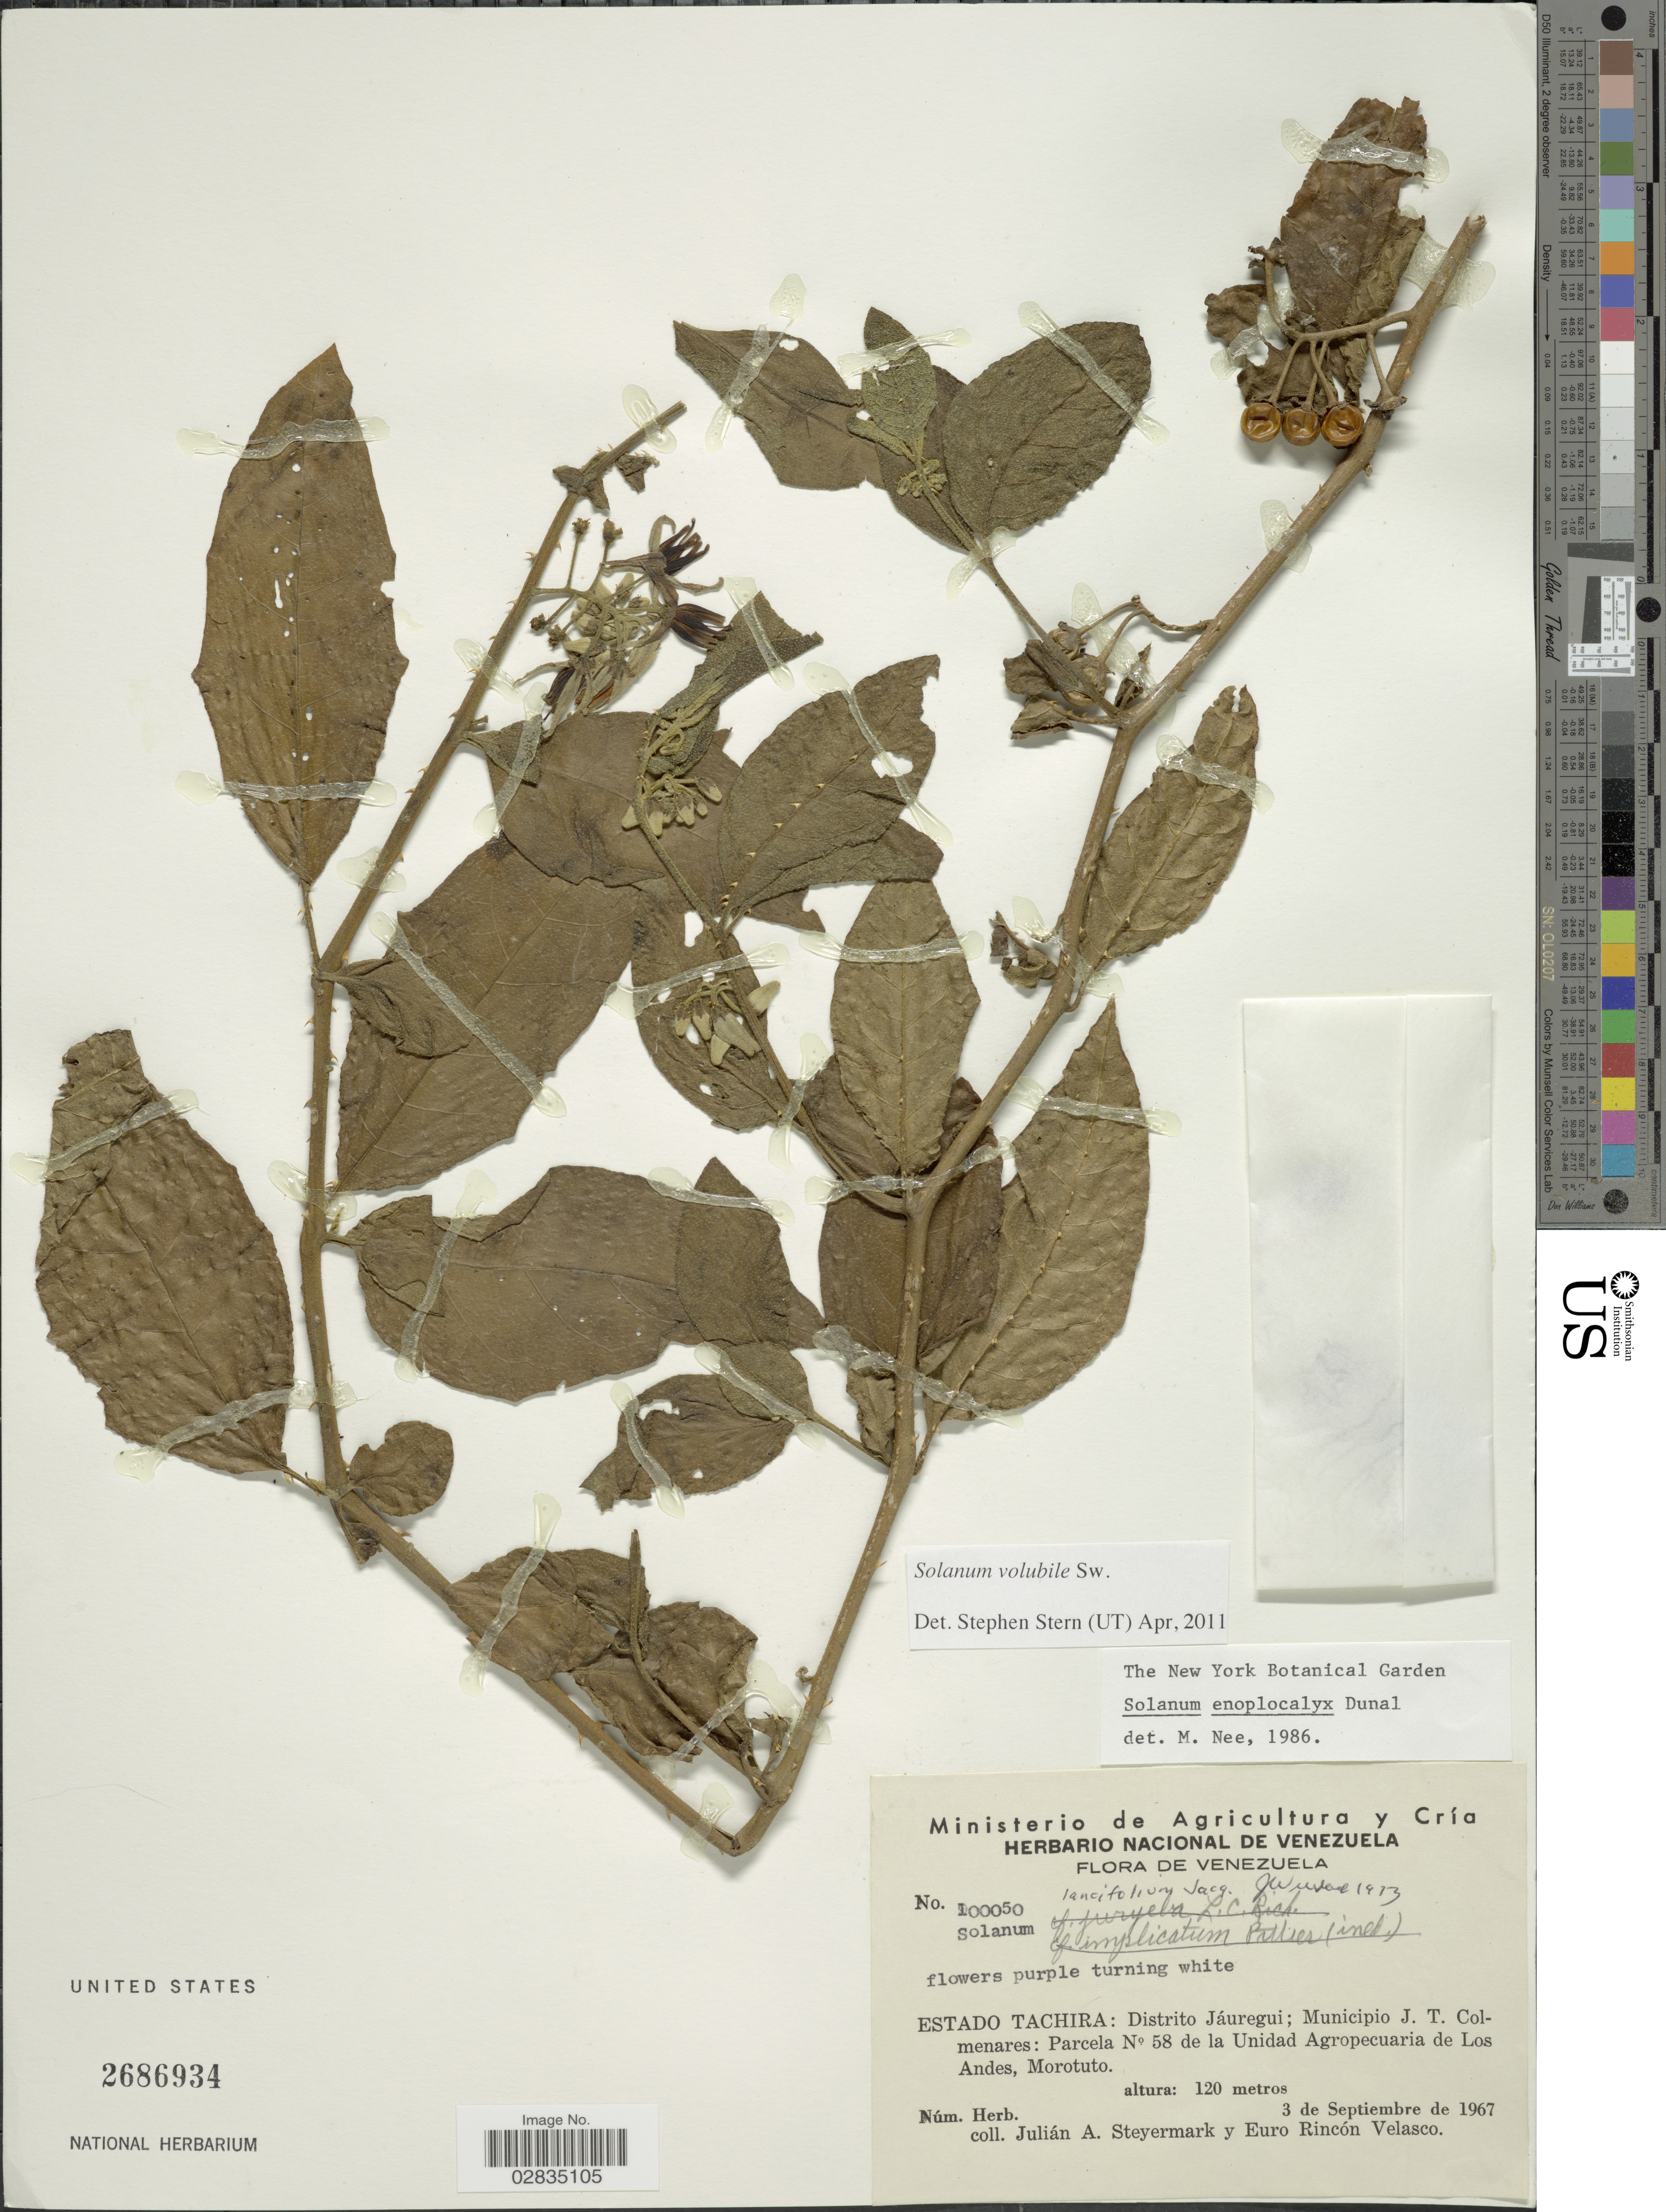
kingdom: Plantae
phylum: Tracheophyta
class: Magnoliopsida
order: Solanales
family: Solanaceae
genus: Solanum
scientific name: Solanum volubile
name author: Sw.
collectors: J. Steyermark & E. Velasco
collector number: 100050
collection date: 1967-09-03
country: Venezuela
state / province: Tachira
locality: Distrito Jáuregui: Municipio J. T. Colmenares: Parcela No 58 de la Unidad Agropecuaria de Los Andes, Morotuto.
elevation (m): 120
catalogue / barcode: US 2686934